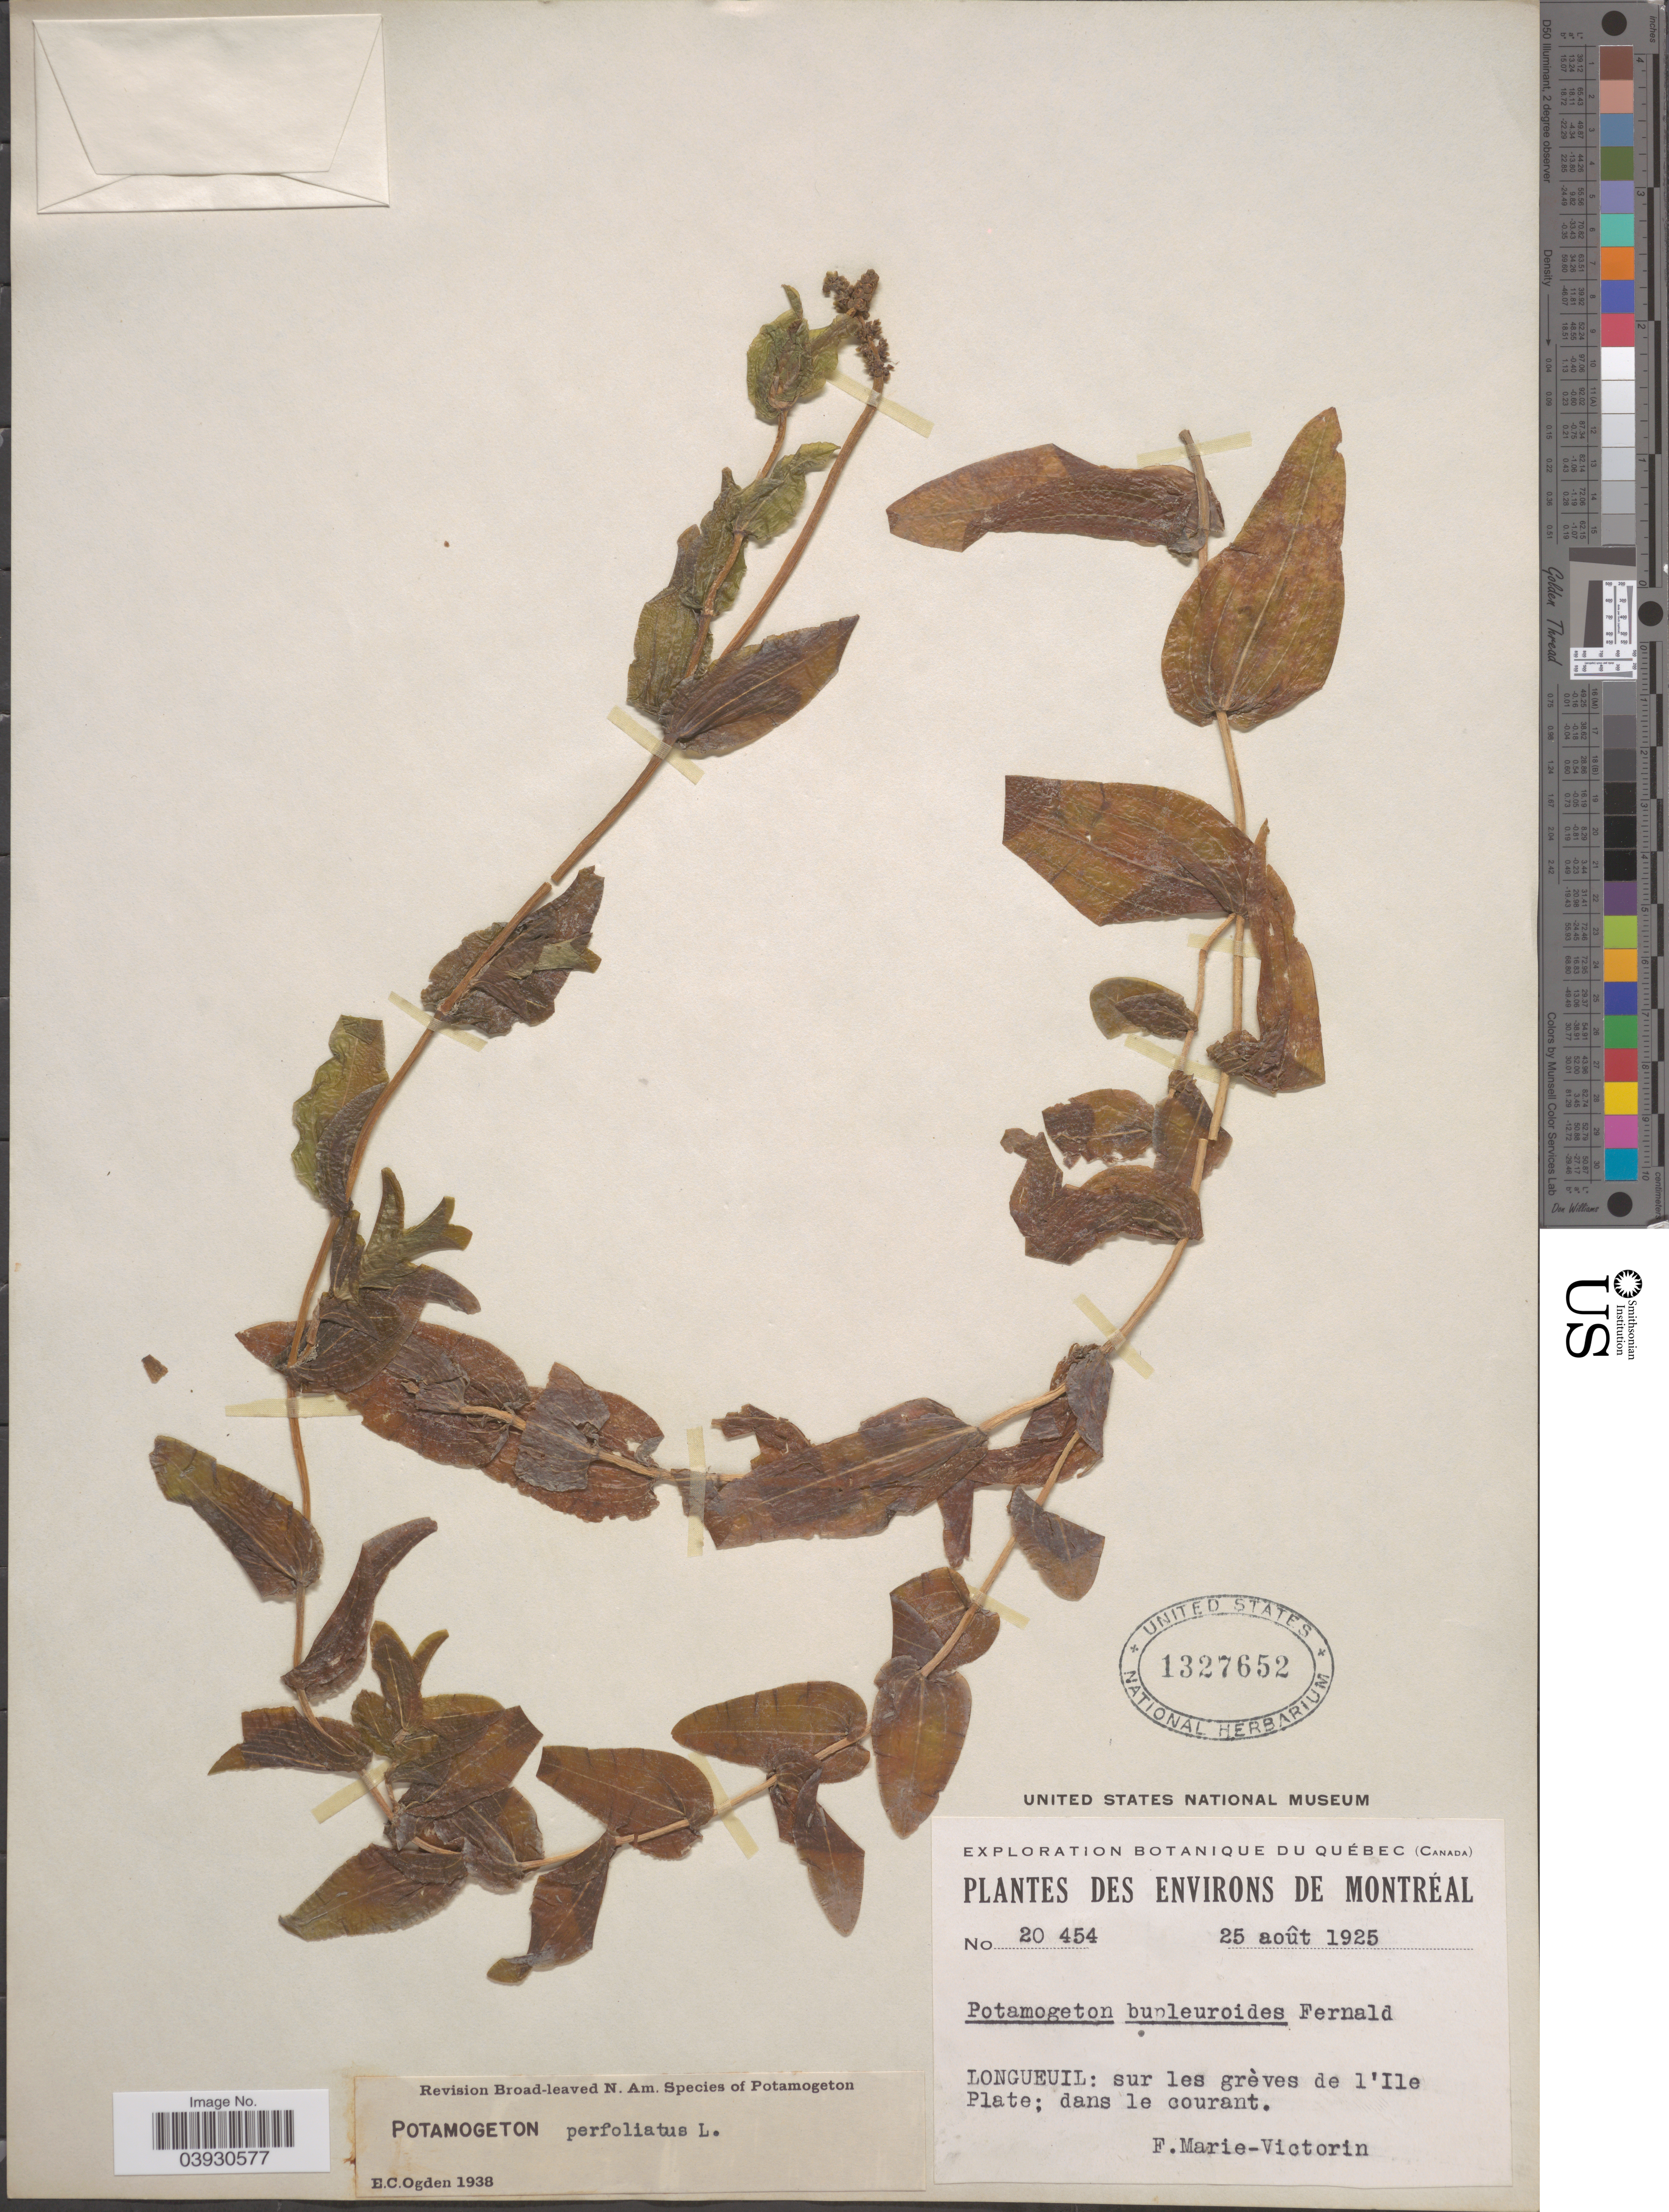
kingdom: Plantae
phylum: Tracheophyta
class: Liliopsida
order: Alismatales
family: Potamogetonaceae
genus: Potamogeton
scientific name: Potamogeton perfoliatus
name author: L.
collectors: F. Marie-Victorin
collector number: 20454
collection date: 1925-08-25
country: Canada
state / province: Quebec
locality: Environs de Montréal. Longueuil: sur les grèves de l'Ile Plate; dans le courant.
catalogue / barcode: US 1327652